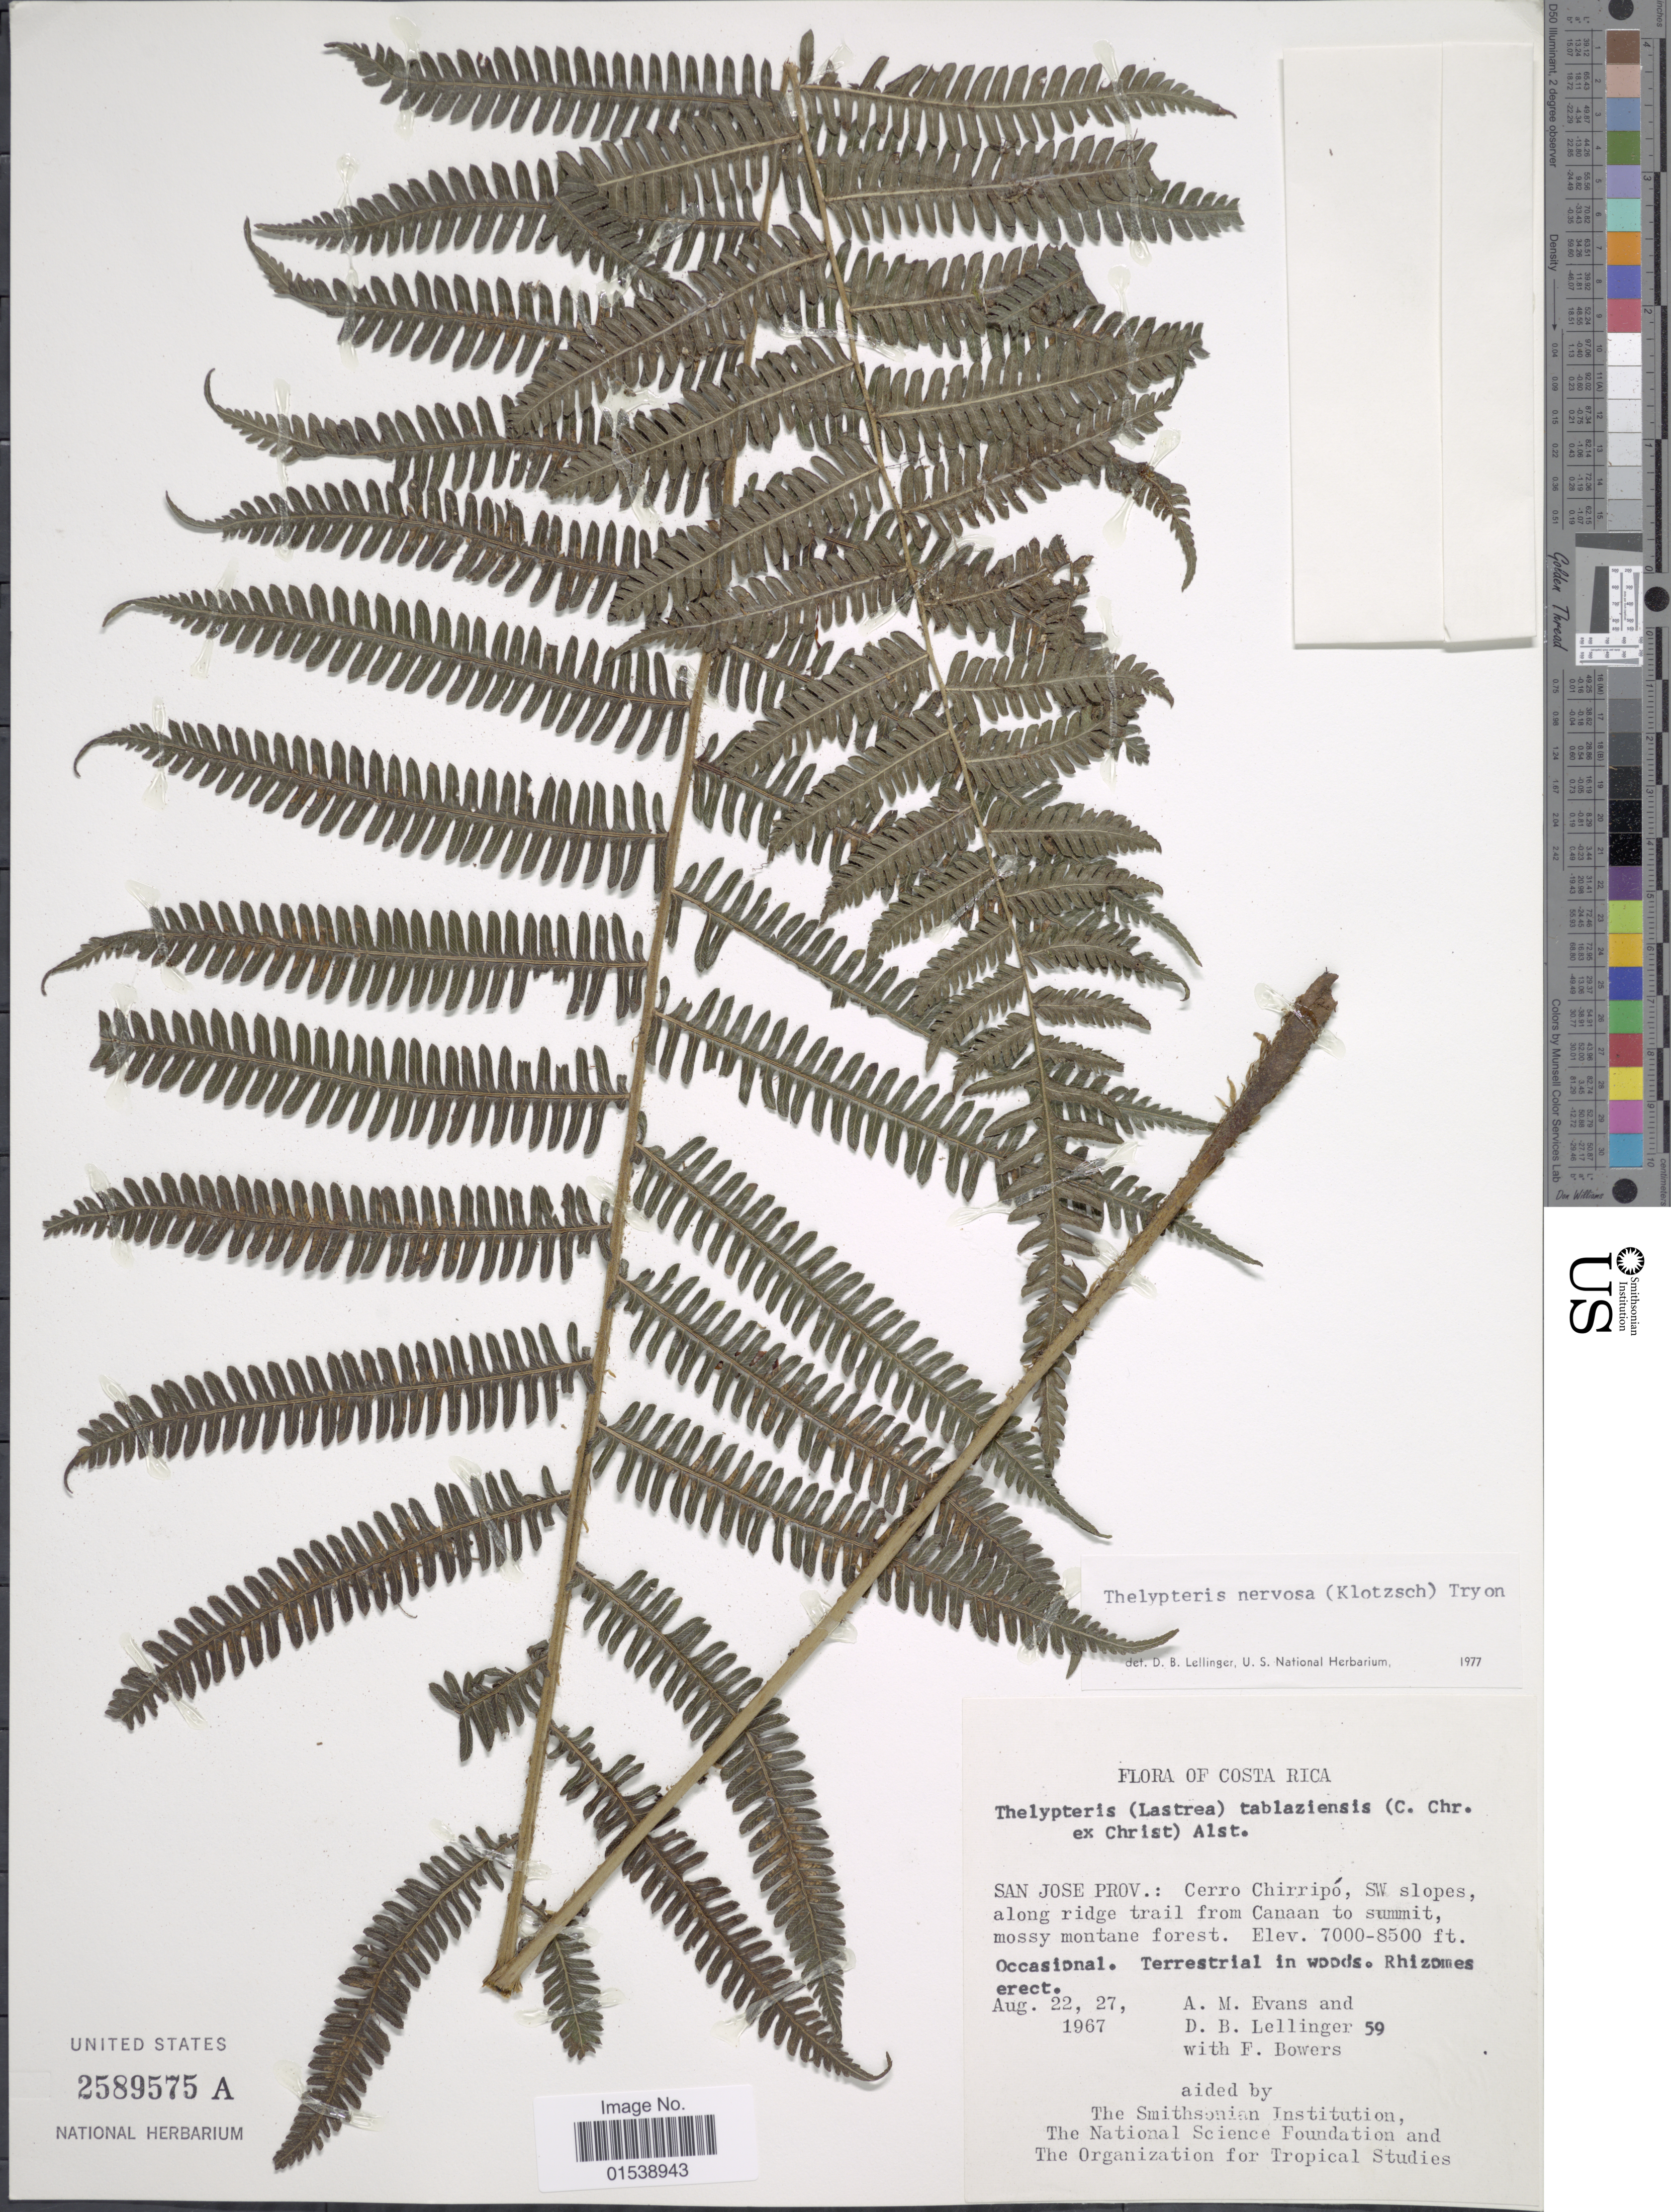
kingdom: Plantae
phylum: Tracheophyta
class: Polypodiopsida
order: Polypodiales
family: Thelypteridaceae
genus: Amauropelta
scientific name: Amauropelta rudis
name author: (Kunze) Pic. Serm.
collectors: A. M. Evans, D. B. Lellinger & F. Bowers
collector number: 59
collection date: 1967-08-22/1967-08-27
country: Costa Rica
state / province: San José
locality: San Jose Prov.: Cerro Chirripo, SW slopes, along ridge trail from Canaan to summit, mossy montane forest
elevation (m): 2134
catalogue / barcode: US 2589575A